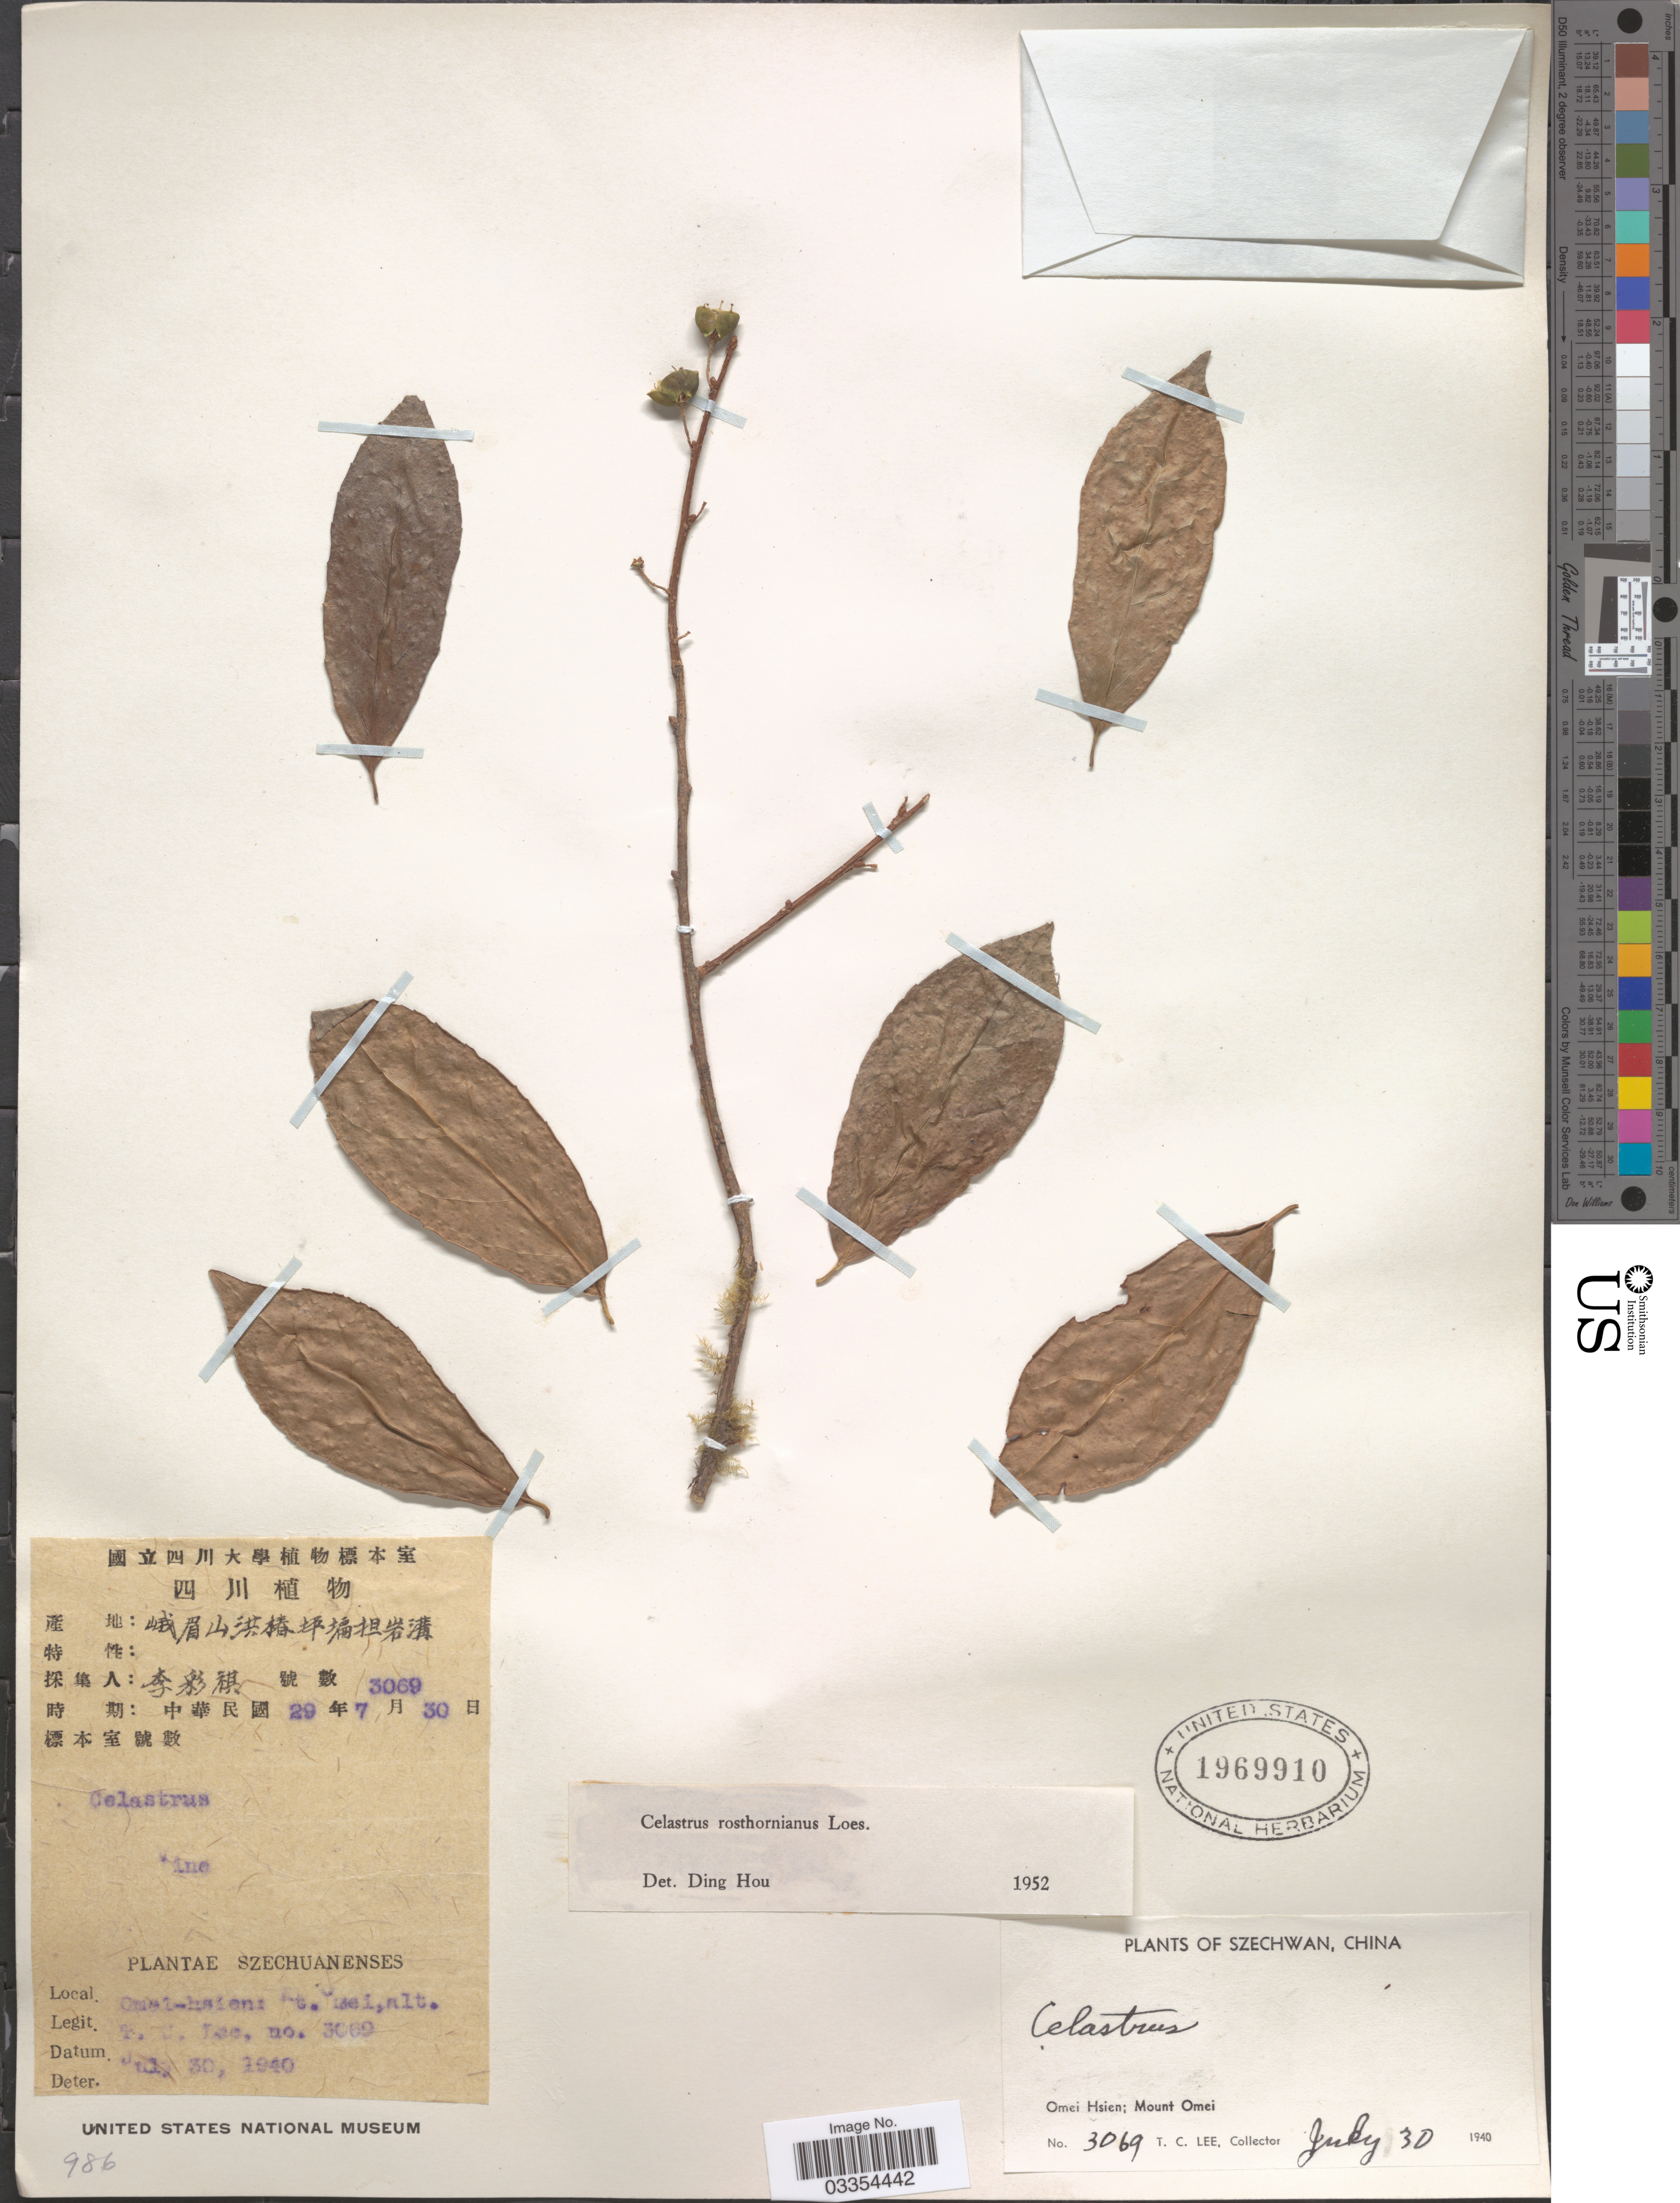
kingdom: Plantae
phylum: Tracheophyta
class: Magnoliopsida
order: Celastrales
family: Celastraceae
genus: Celastrus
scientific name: Celastrus rosthornianus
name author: Loes.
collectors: T. Lee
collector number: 3069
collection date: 1940-07-30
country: China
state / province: Sichuan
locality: Szechwan, Omei Hsien; Mount Omei.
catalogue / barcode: US 1969910